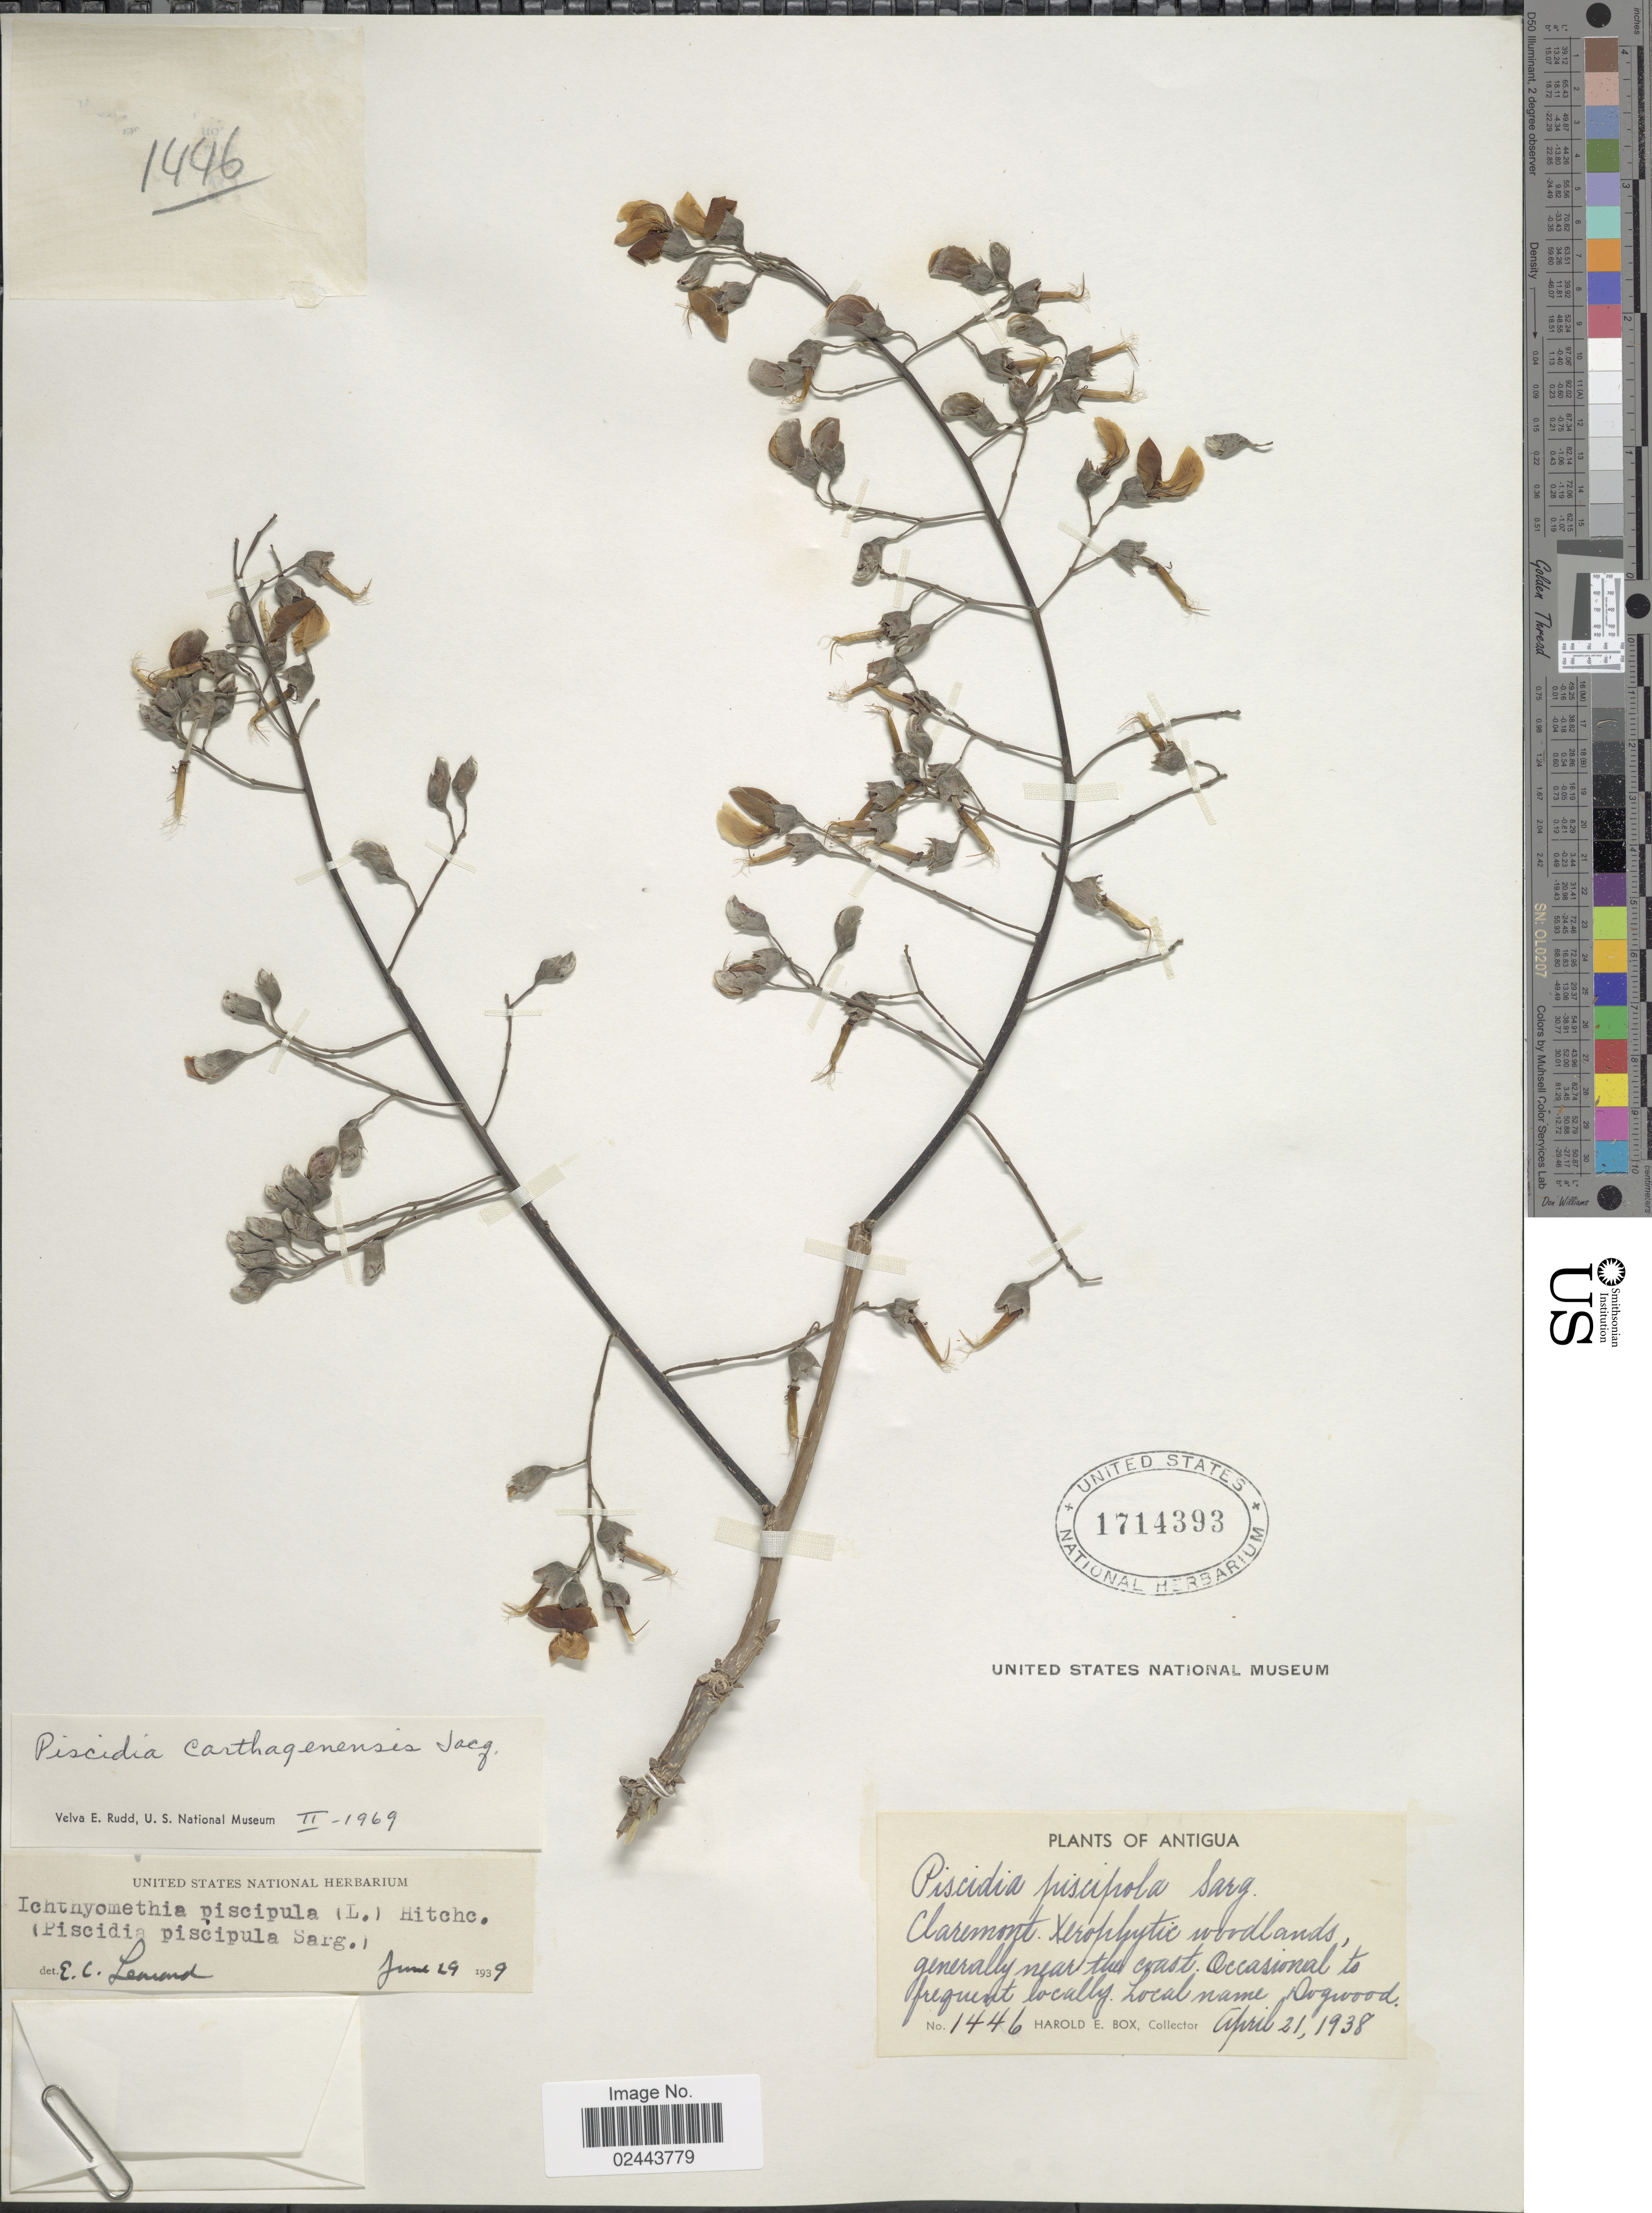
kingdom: Plantae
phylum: Tracheophyta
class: Magnoliopsida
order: Fabales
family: Fabaceae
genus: Piscidia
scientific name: Piscidia carthagenensis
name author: Jacq.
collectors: H. E. Box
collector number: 1446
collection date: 1938-04-21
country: Antigua and Barbuda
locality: Antigua, Claremont, generally near the coast.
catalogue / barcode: US 1714393